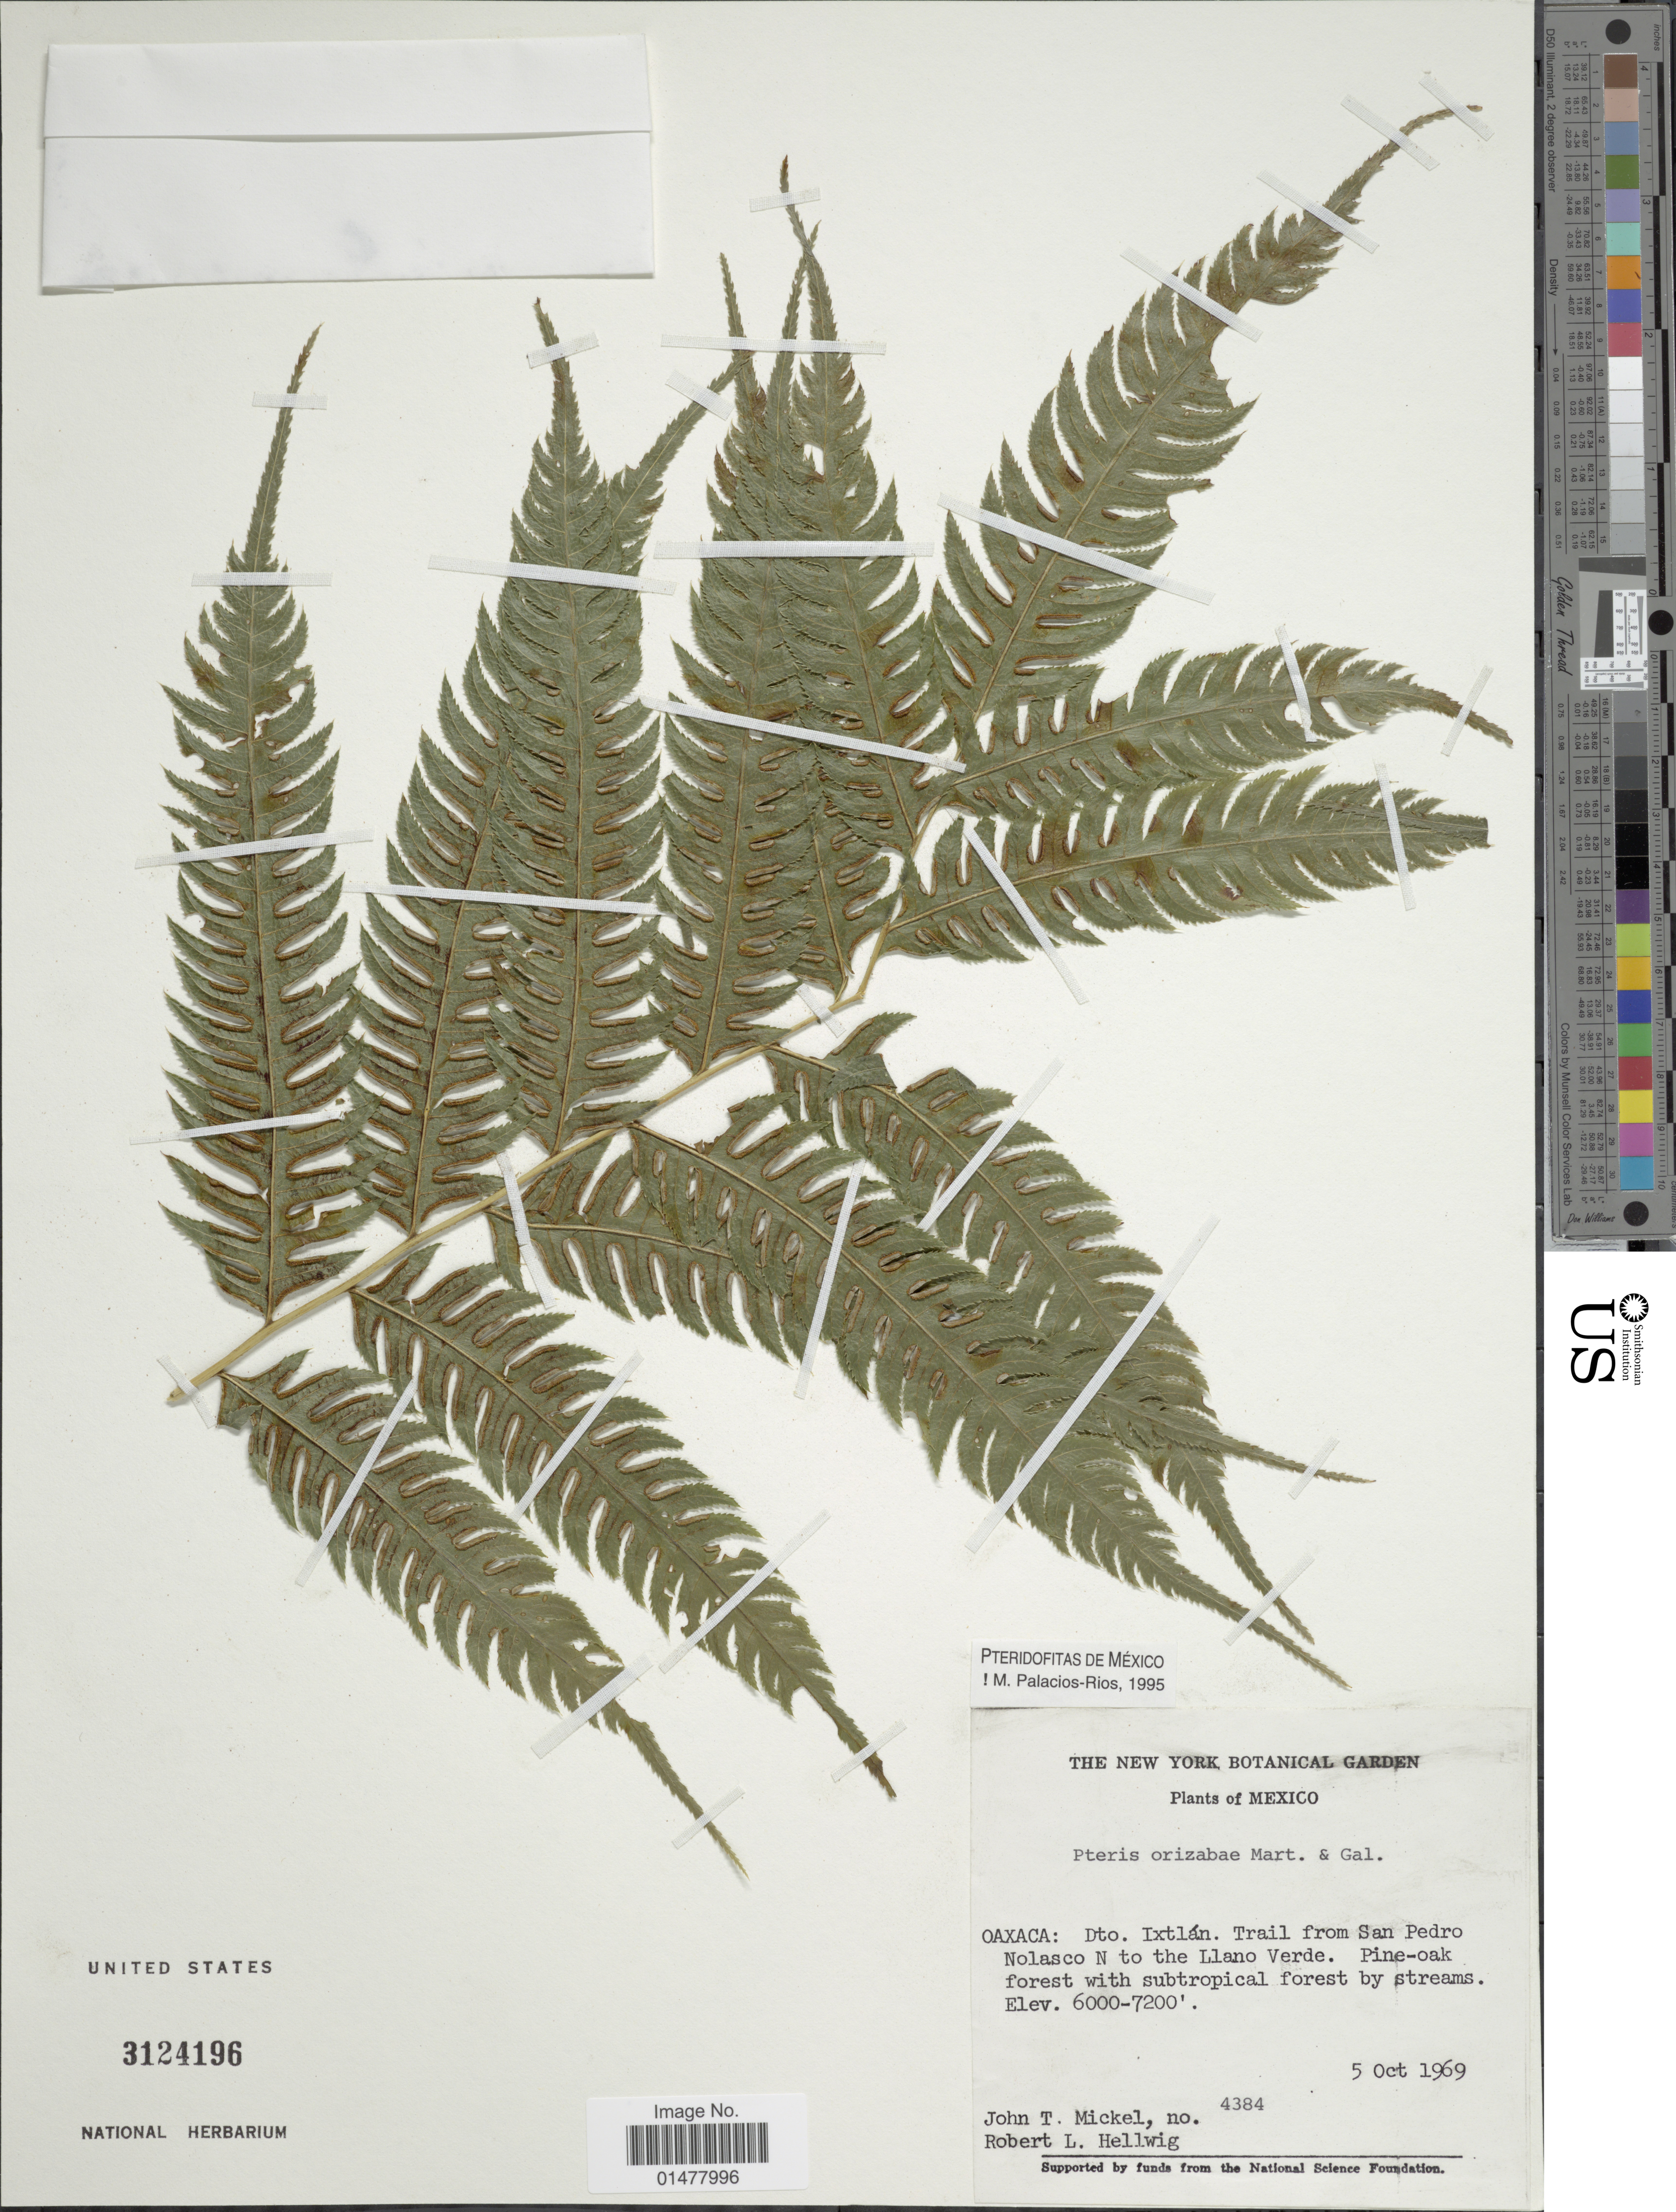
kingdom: Plantae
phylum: Tracheophyta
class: Polypodiopsida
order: Polypodiales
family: Pteridaceae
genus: Pteris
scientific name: Pteris orizabae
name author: M. Martens & Galeotti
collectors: J. T. Mickel & R. Hellwig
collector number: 4384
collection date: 1969-10-05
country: Mexico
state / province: Oaxaca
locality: PLants of Mexico, Oaxaca: Dto. Ixtlan, trail from San Pedro Nolasco N to the Llano Verde, pine oak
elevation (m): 1829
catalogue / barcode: US 3124196